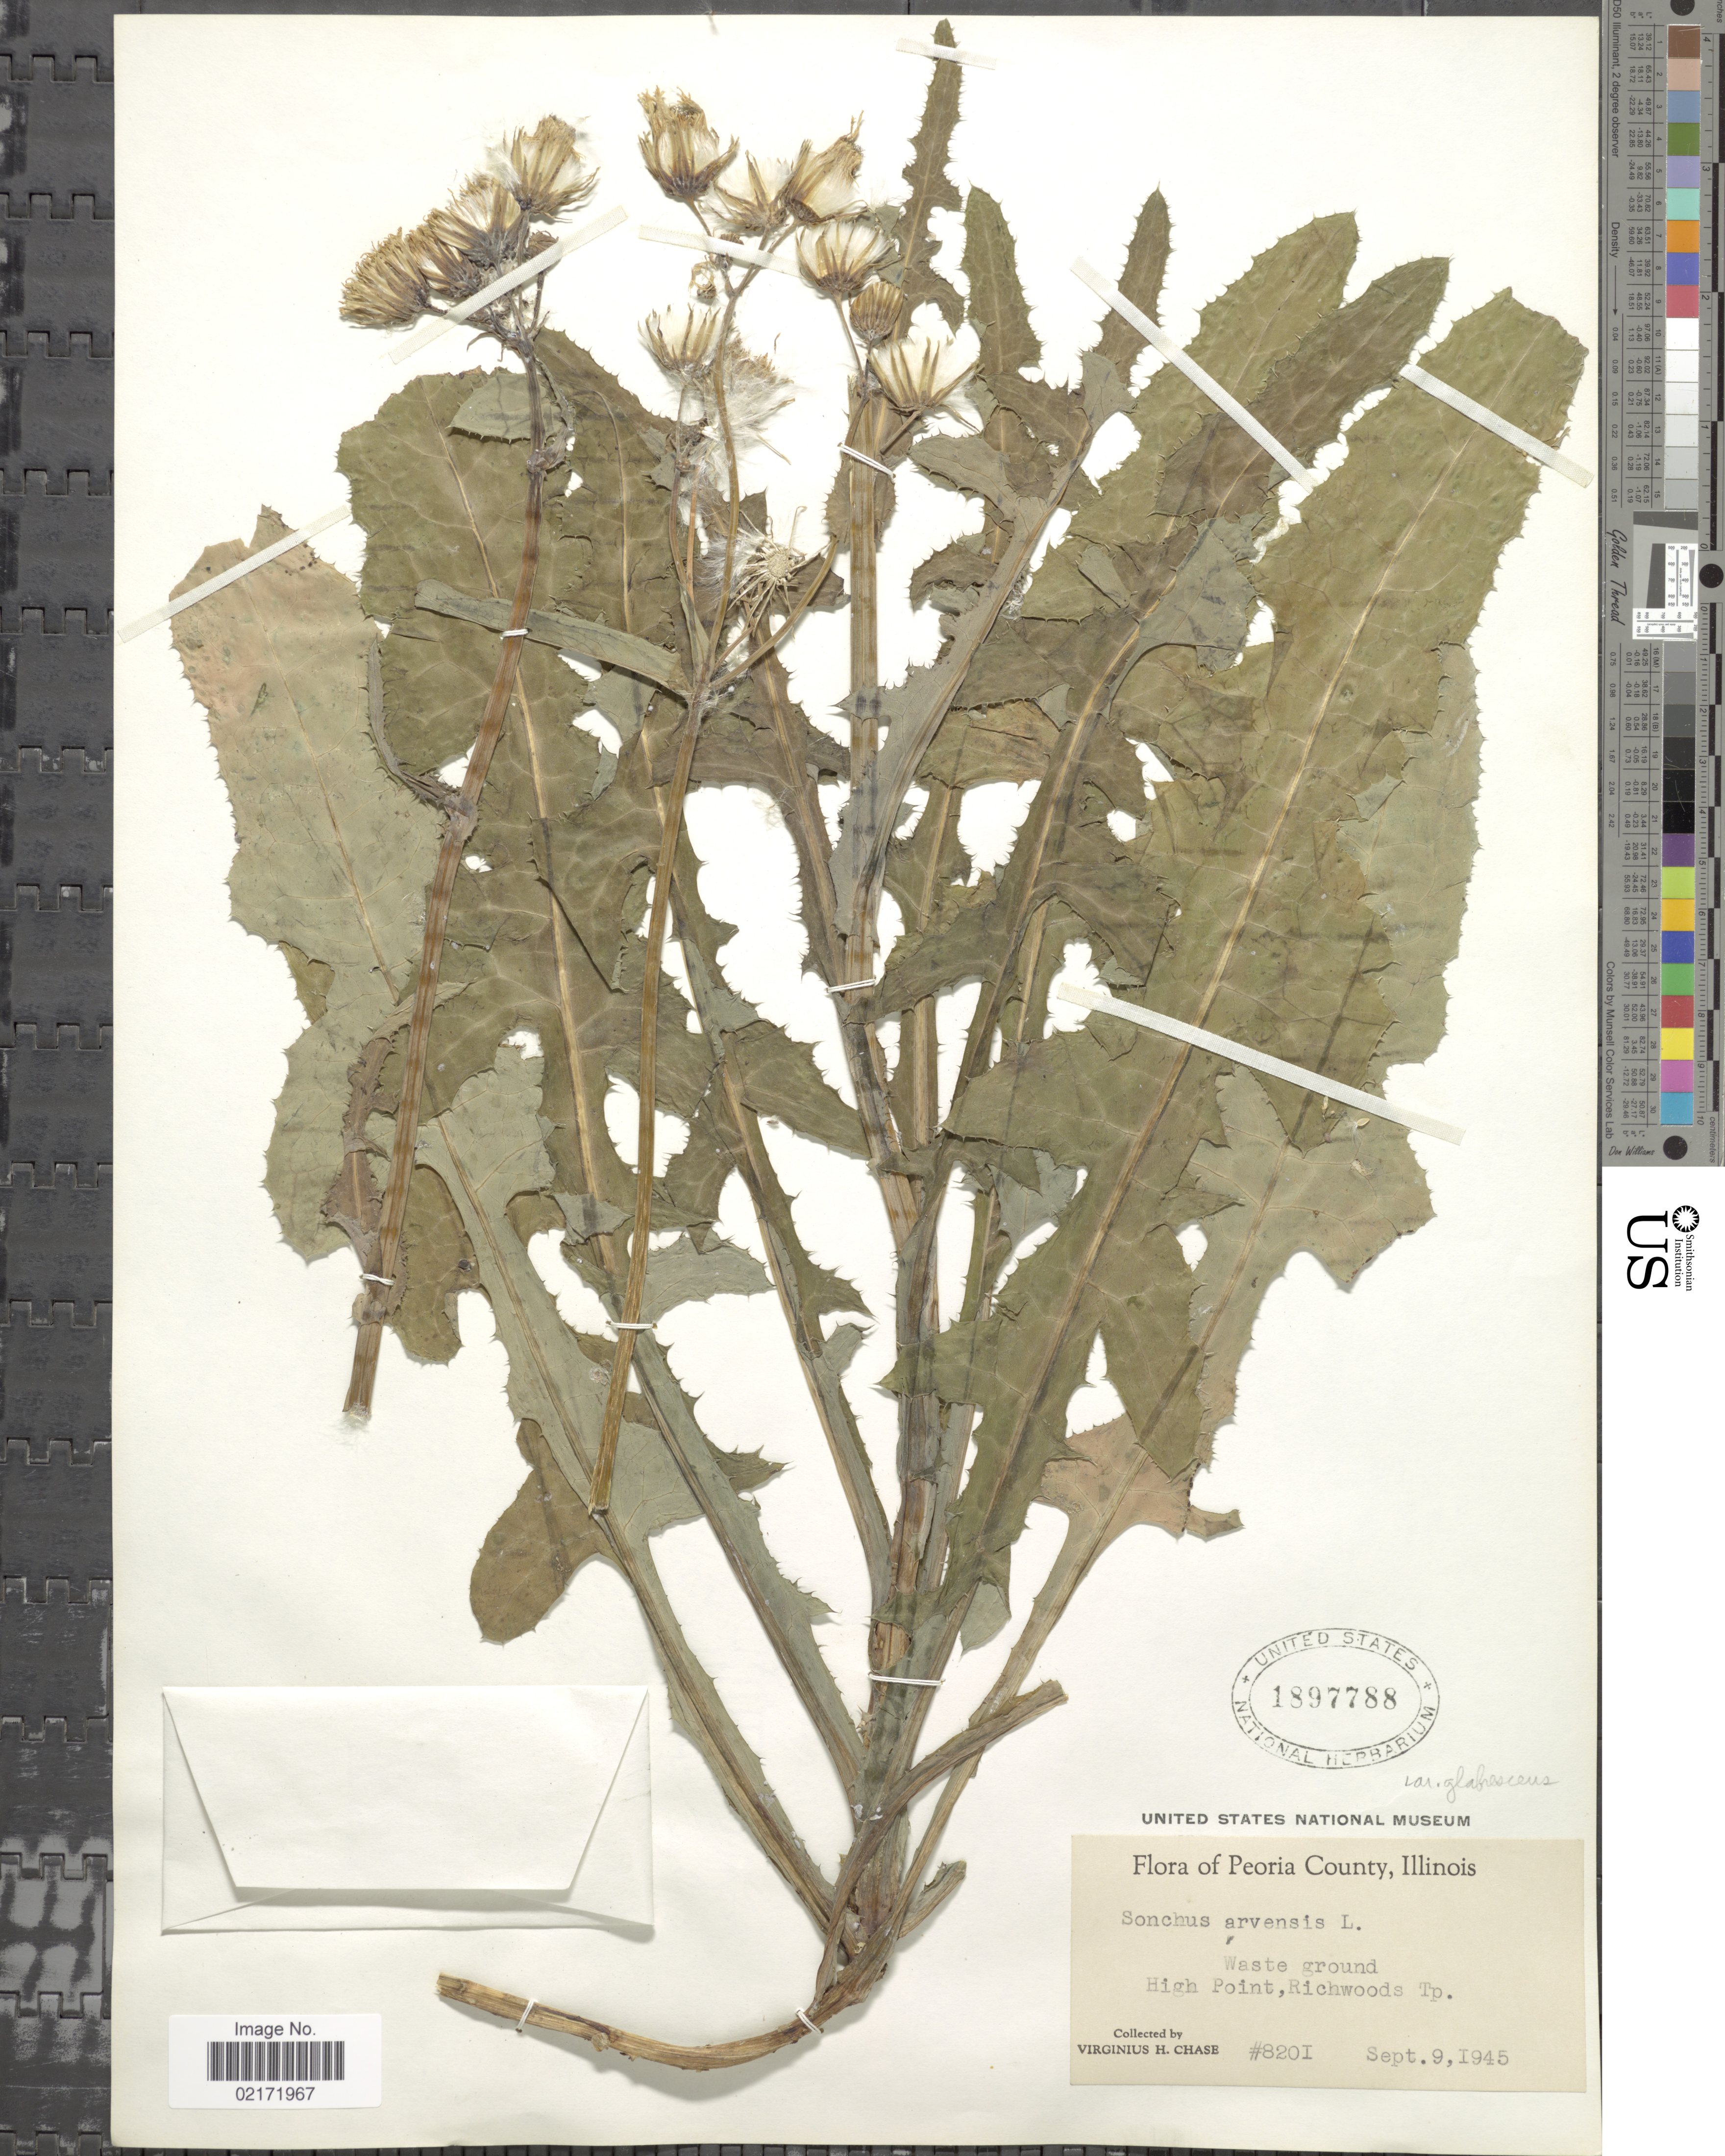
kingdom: Plantae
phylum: Tracheophyta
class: Magnoliopsida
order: Asterales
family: Asteraceae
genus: Sonchus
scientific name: Sonchus arvensis subsp. uliginosus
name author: (M. Bieb.) Nyman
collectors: V. H. Chase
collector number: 8201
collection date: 1945-09-09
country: United States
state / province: Illinois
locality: Peoria County, waste ground, High Point, Richwoods Tp.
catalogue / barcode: US 1897788